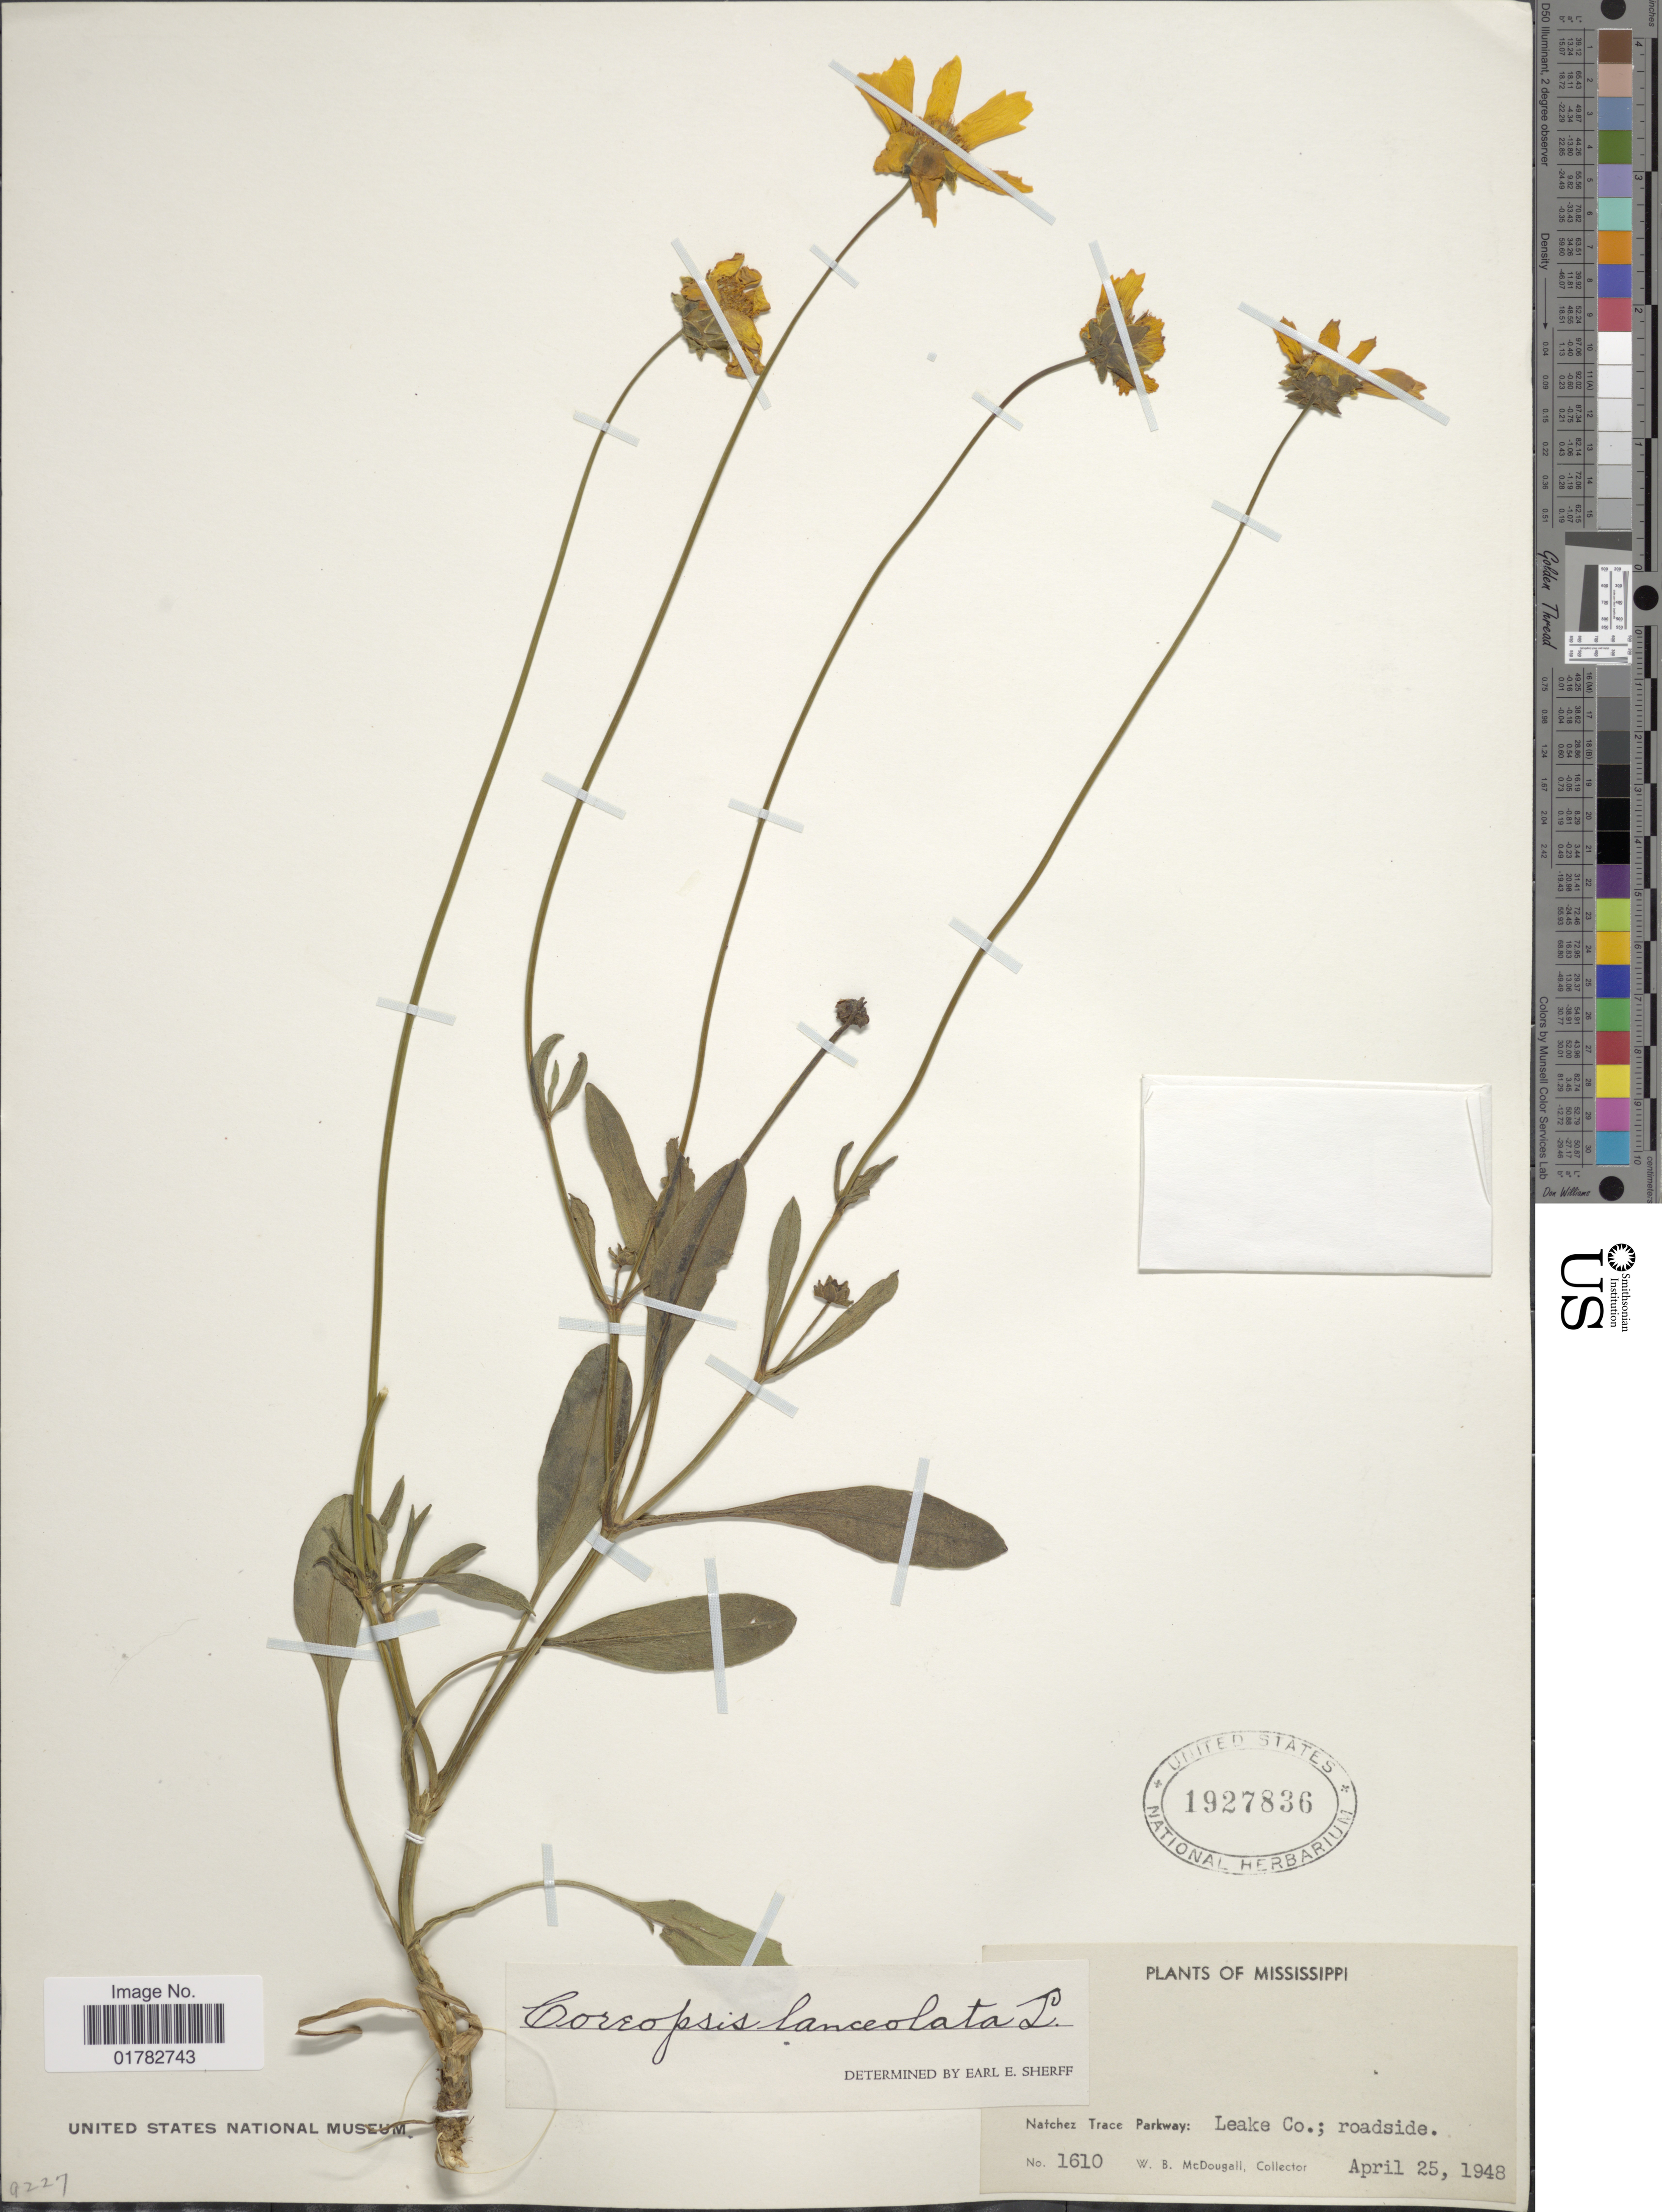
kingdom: Plantae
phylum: Tracheophyta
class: Magnoliopsida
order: Asterales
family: Asteraceae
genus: Coreopsis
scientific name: Coreopsis lanceolata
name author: L.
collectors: W. B. McDougall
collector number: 1610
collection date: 1948-04-25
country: United States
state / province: Mississippi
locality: Natchez Trace Parkway: leake Co.: roadside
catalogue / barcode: US 1927836